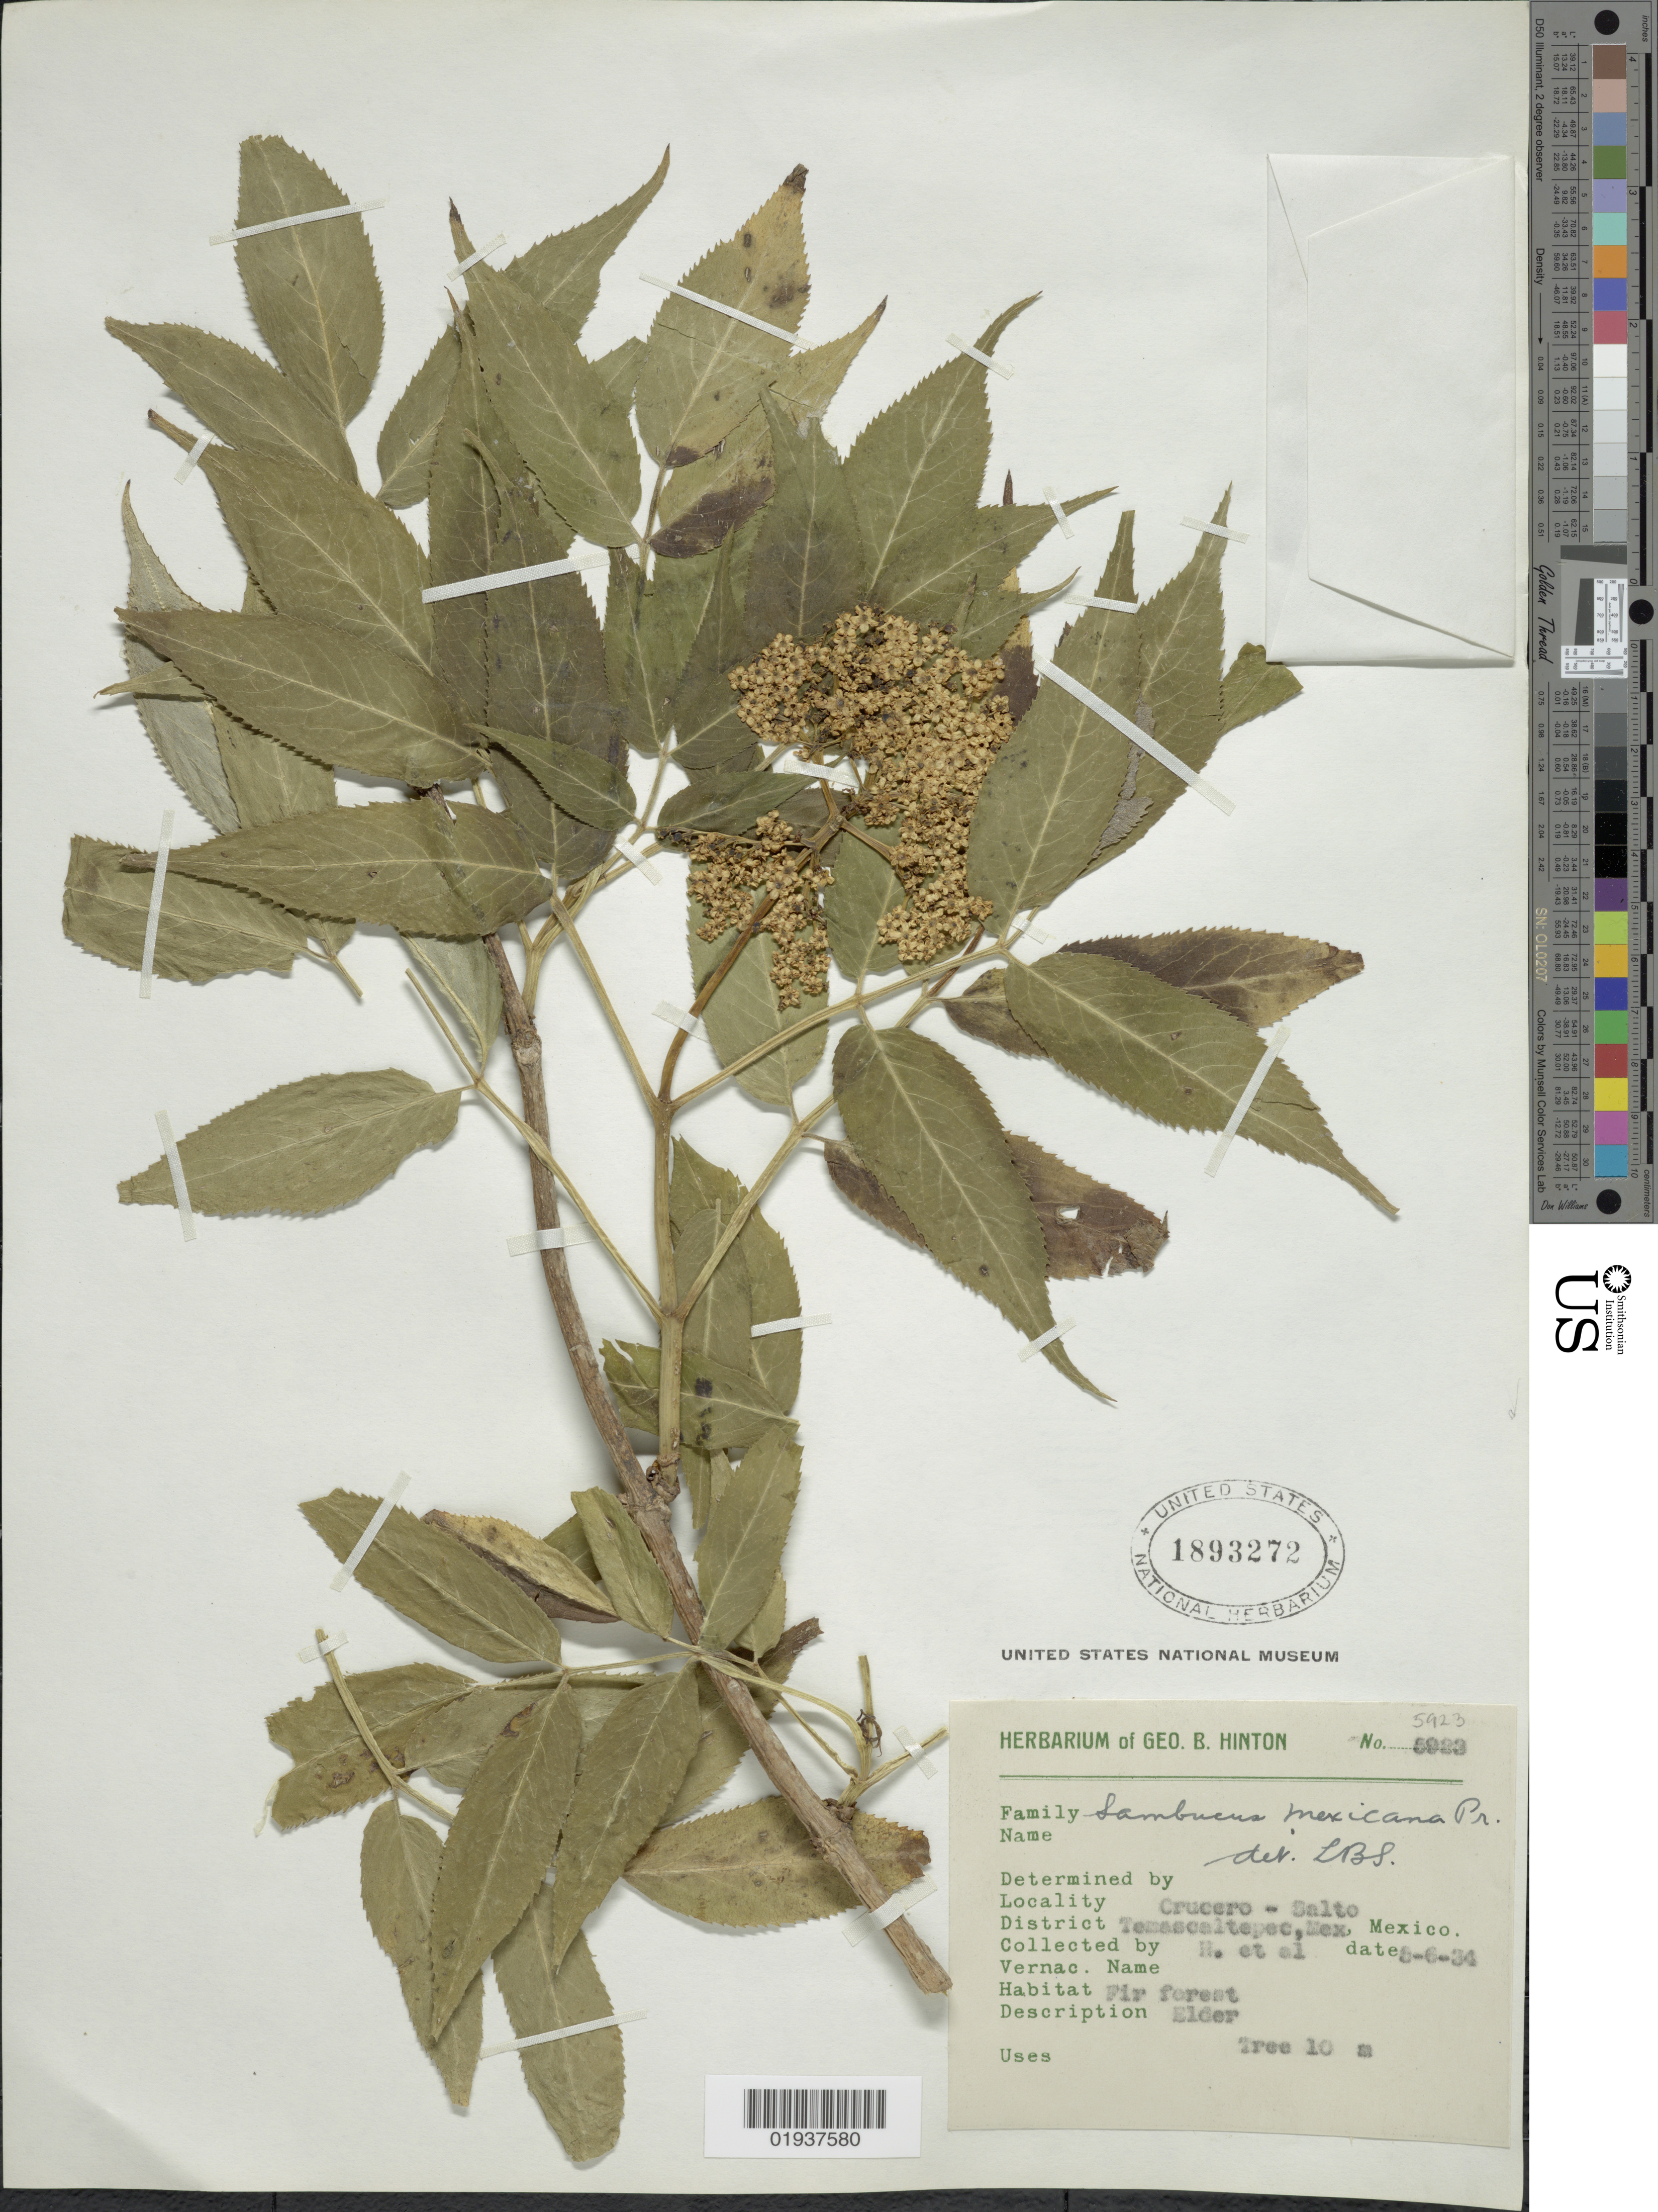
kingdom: Plantae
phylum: Tracheophyta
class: Magnoliopsida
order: Dipsacales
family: Viburnaceae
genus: Sambucus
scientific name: Sambucus mexicana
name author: C. Presl ex DC.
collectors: G. B. Hinton & et al.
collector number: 5923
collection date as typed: Transcribed d/m/y: 6/8/34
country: Mexico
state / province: México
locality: Crucero-Salto, District Temascaltepec, Mex.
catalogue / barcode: US 1893272